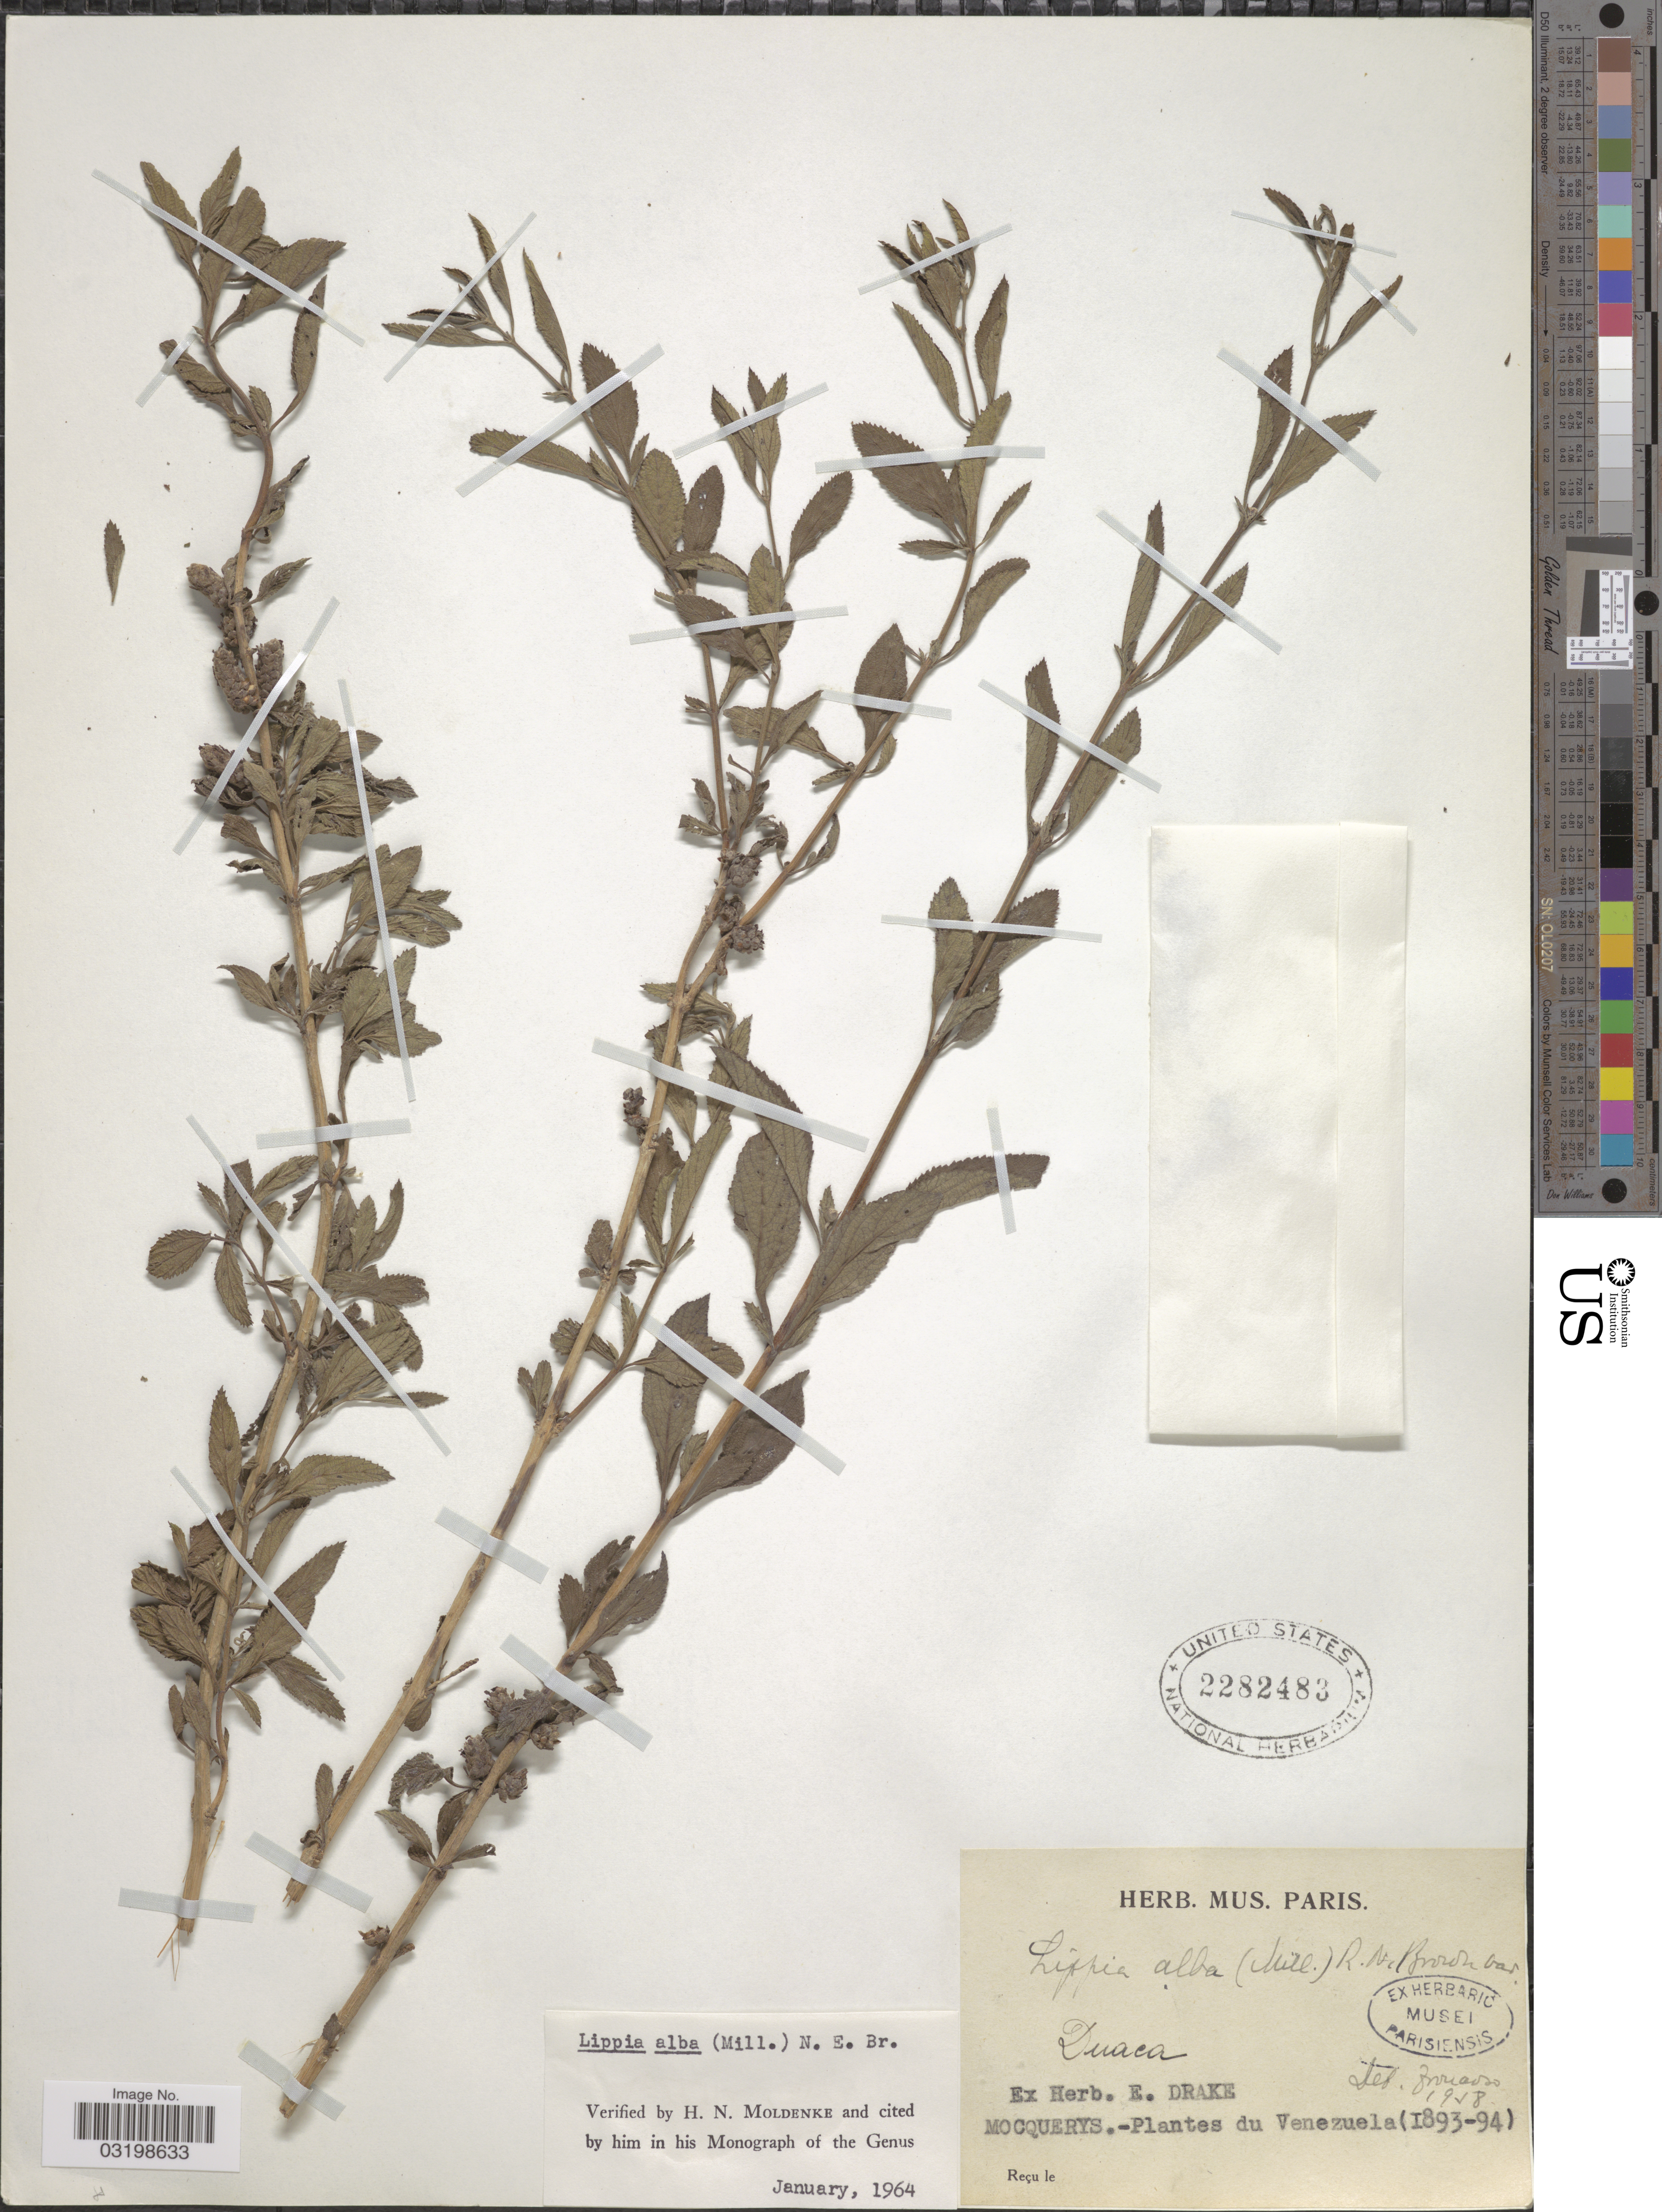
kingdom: Plantae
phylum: Tracheophyta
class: Magnoliopsida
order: Lamiales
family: Verbenaceae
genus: Lippia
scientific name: Lippia alba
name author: (Mill.) N.E. Br. ex Britton & P. Wilson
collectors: A. Mocquerys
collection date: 1893/1894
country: Venezuela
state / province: Lara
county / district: Crespo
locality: Duaca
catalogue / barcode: US 2282483